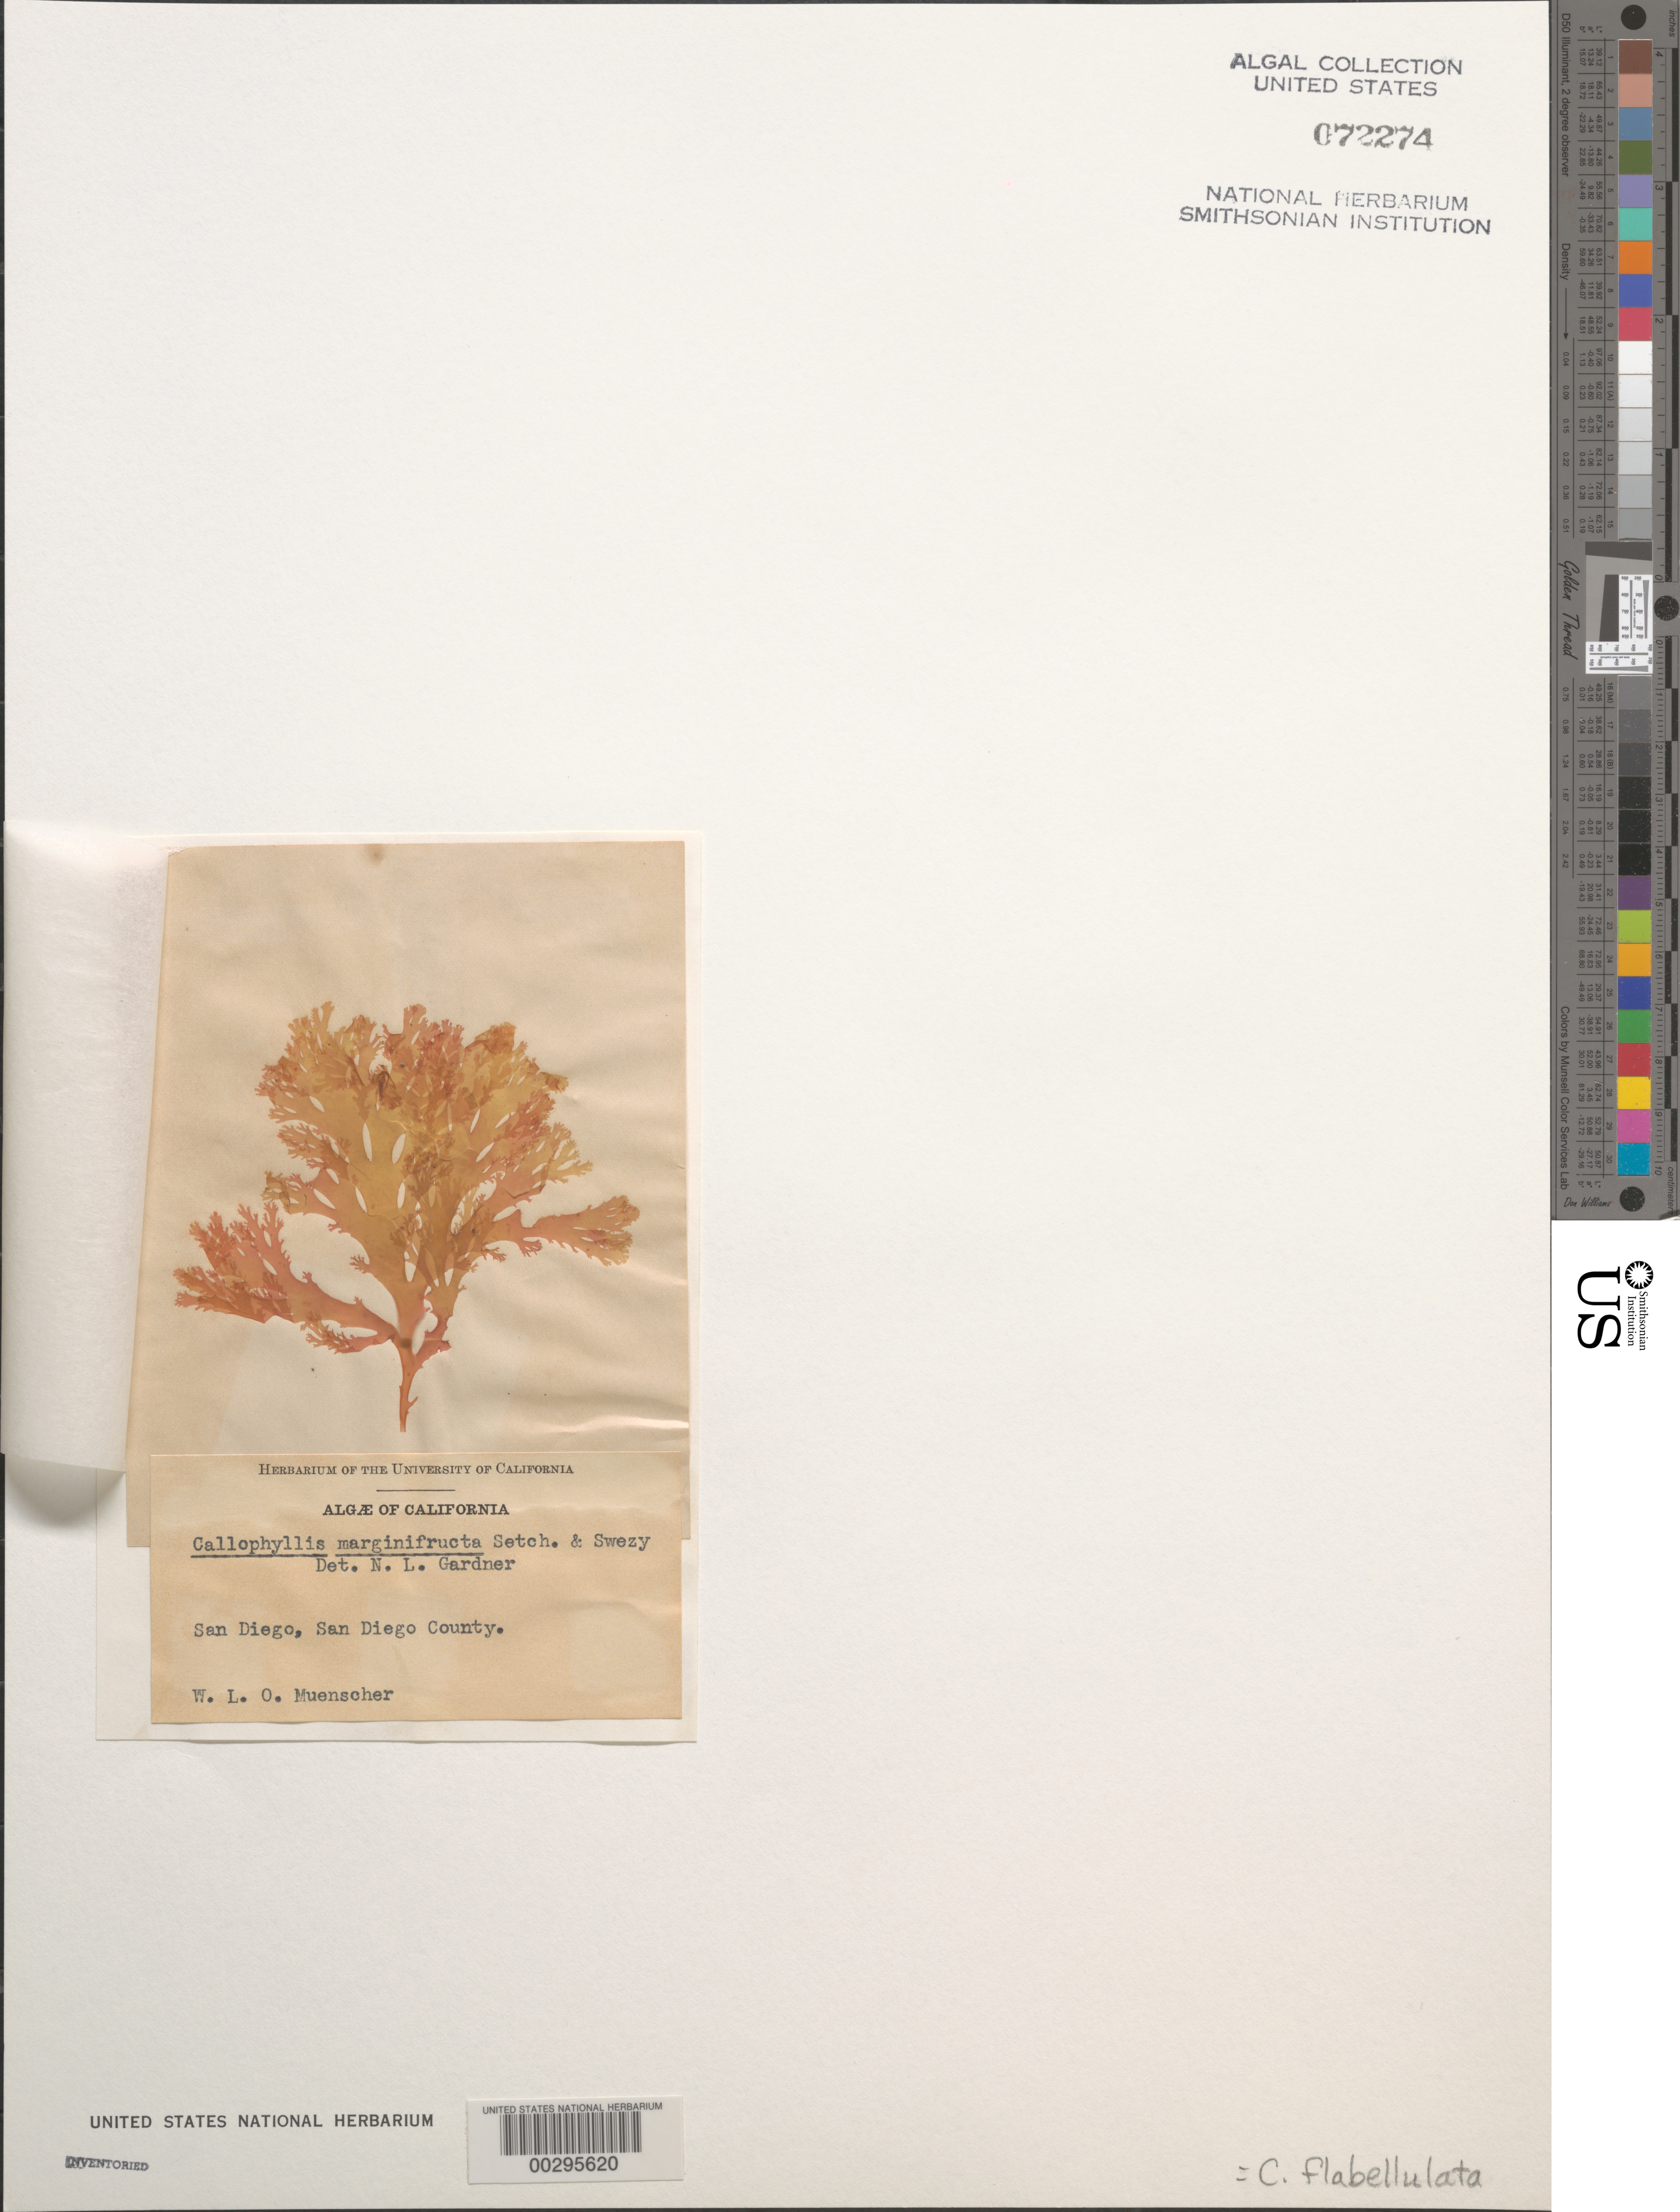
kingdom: Plantae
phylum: Rhodophyta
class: Florideophyceae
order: Gigartinales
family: Kallymeniaceae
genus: Callophyllis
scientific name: Callophyllis flabellulata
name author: Harv.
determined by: Gardner, Nathaniel L.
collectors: W. Muenscher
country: United States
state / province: California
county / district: San Diego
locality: San Diego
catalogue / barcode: US 72274